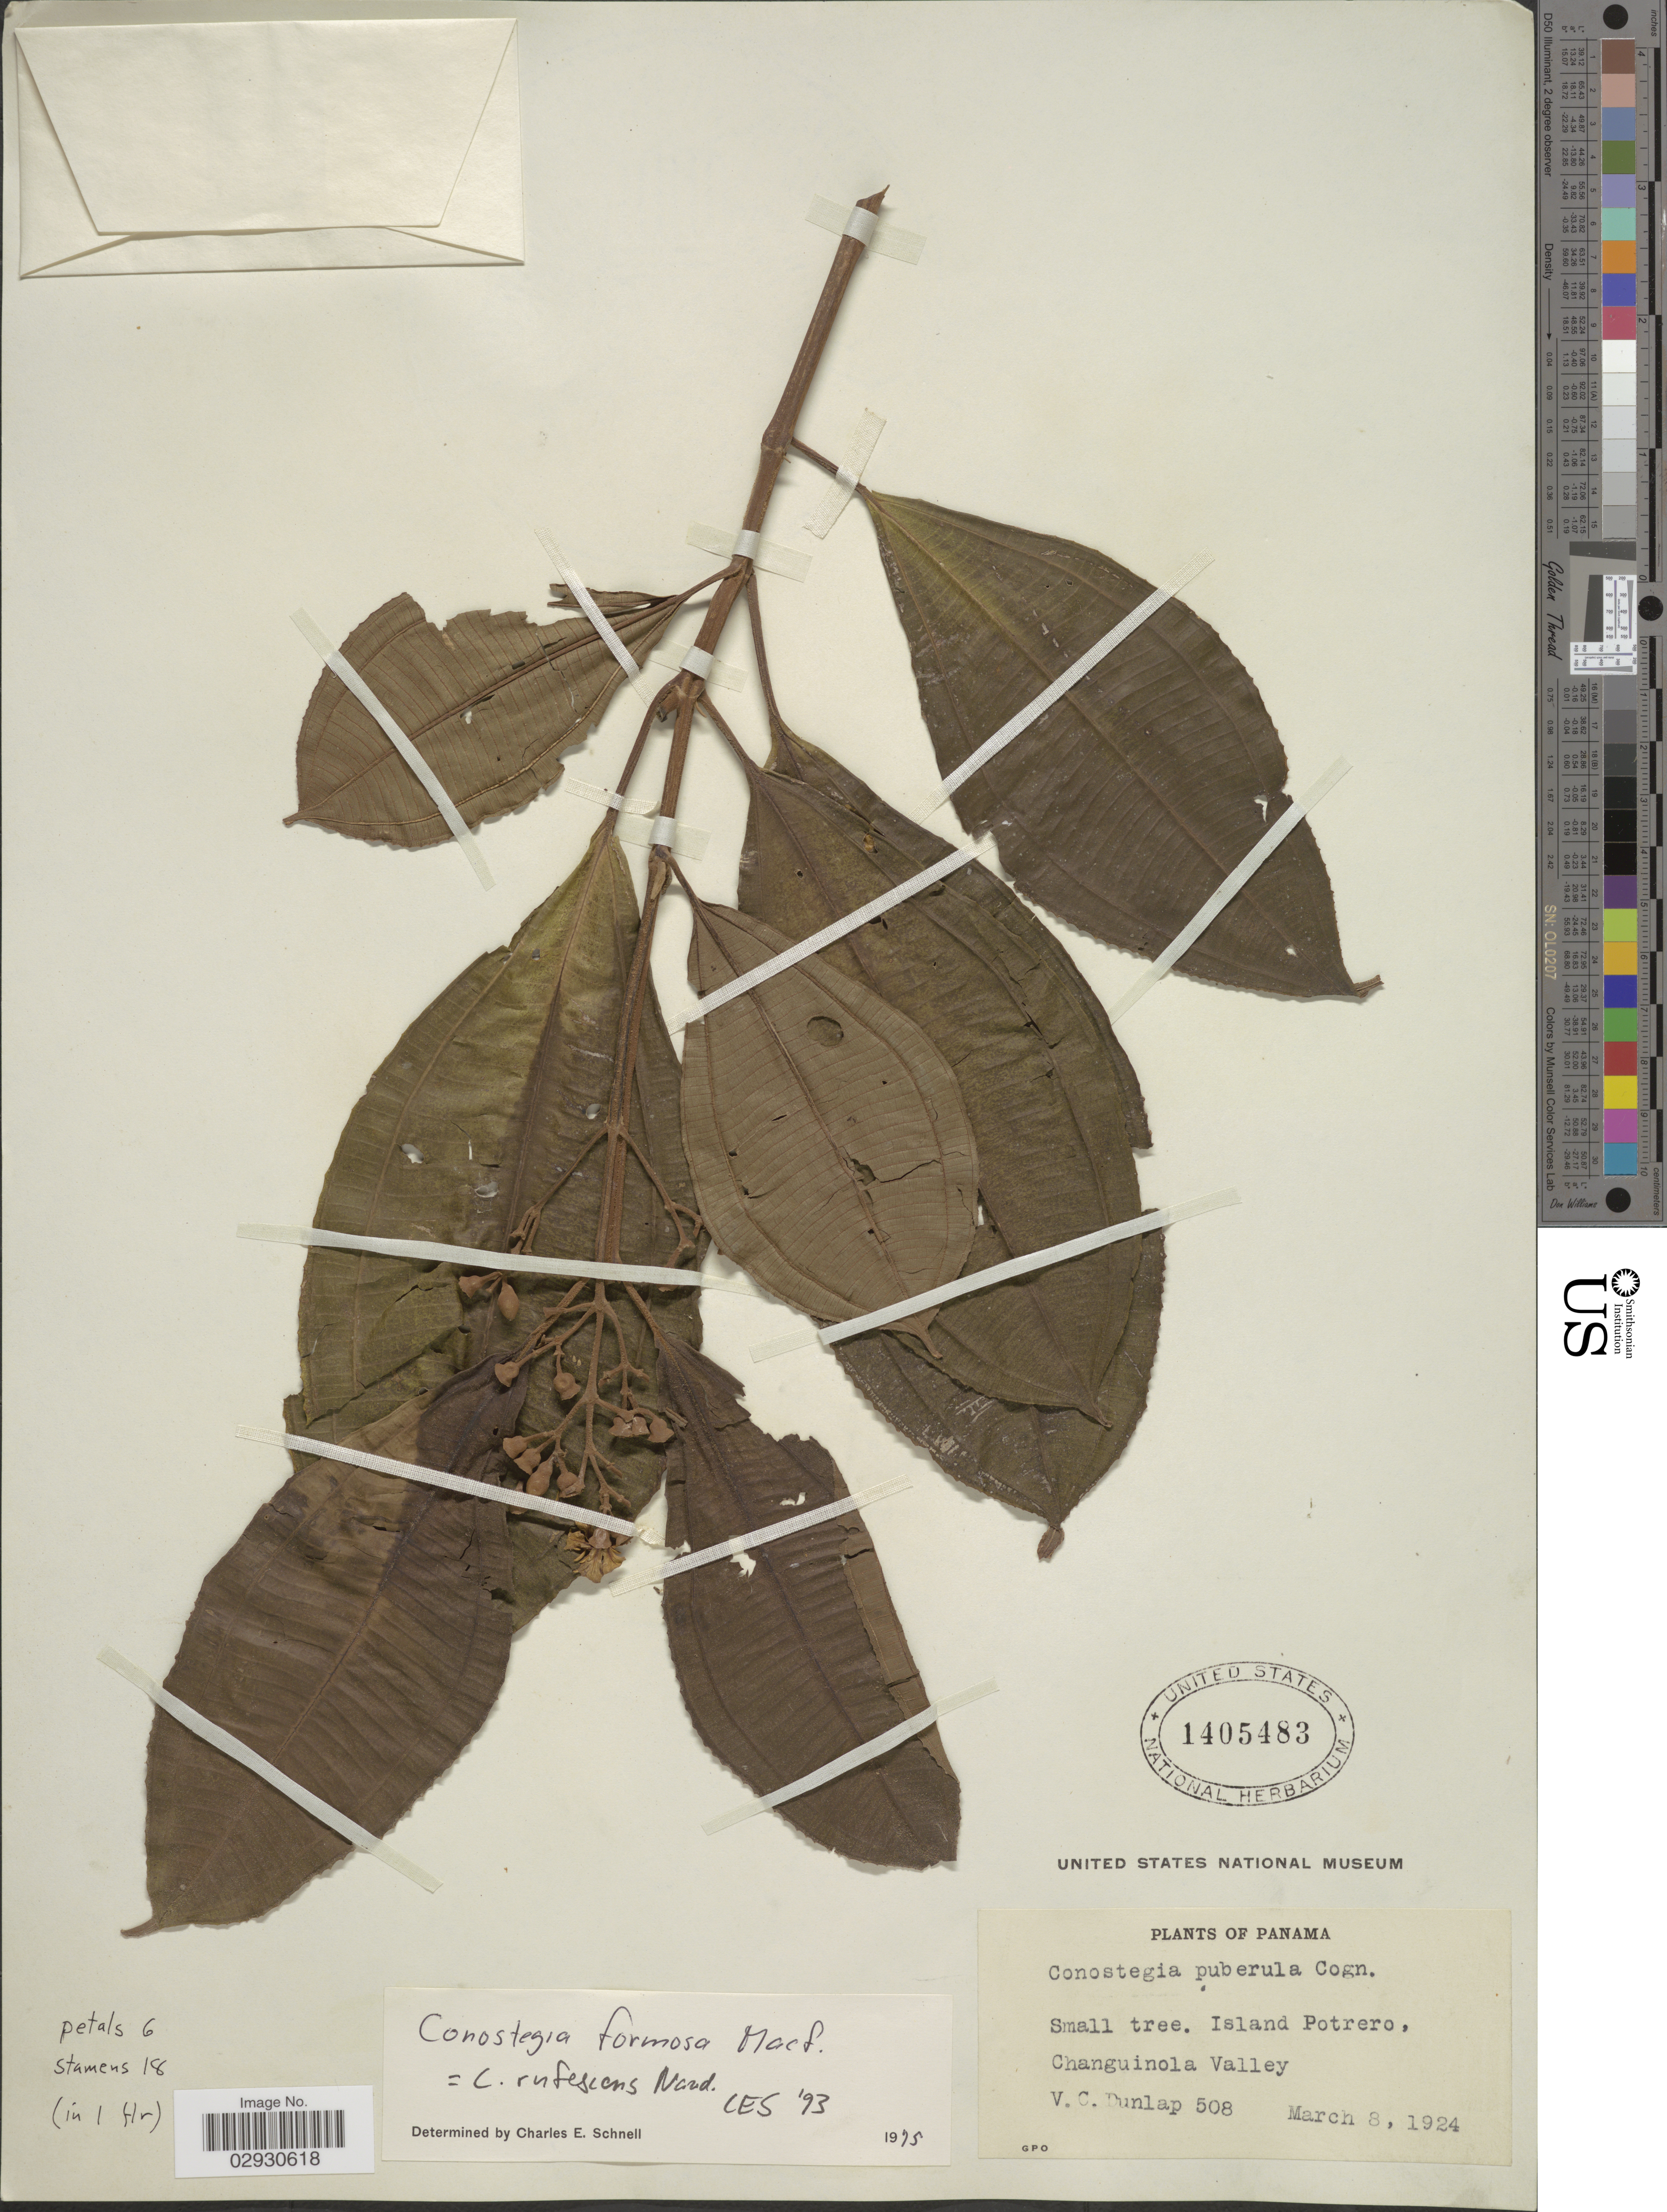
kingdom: Plantae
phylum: Tracheophyta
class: Magnoliopsida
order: Myrtales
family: Melastomataceae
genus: Conostegia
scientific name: Conostegia rufescens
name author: Naudin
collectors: V. C. Dunlap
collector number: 508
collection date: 1924-03-08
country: Panama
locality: Changuinola Valley.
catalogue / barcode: US 1405483